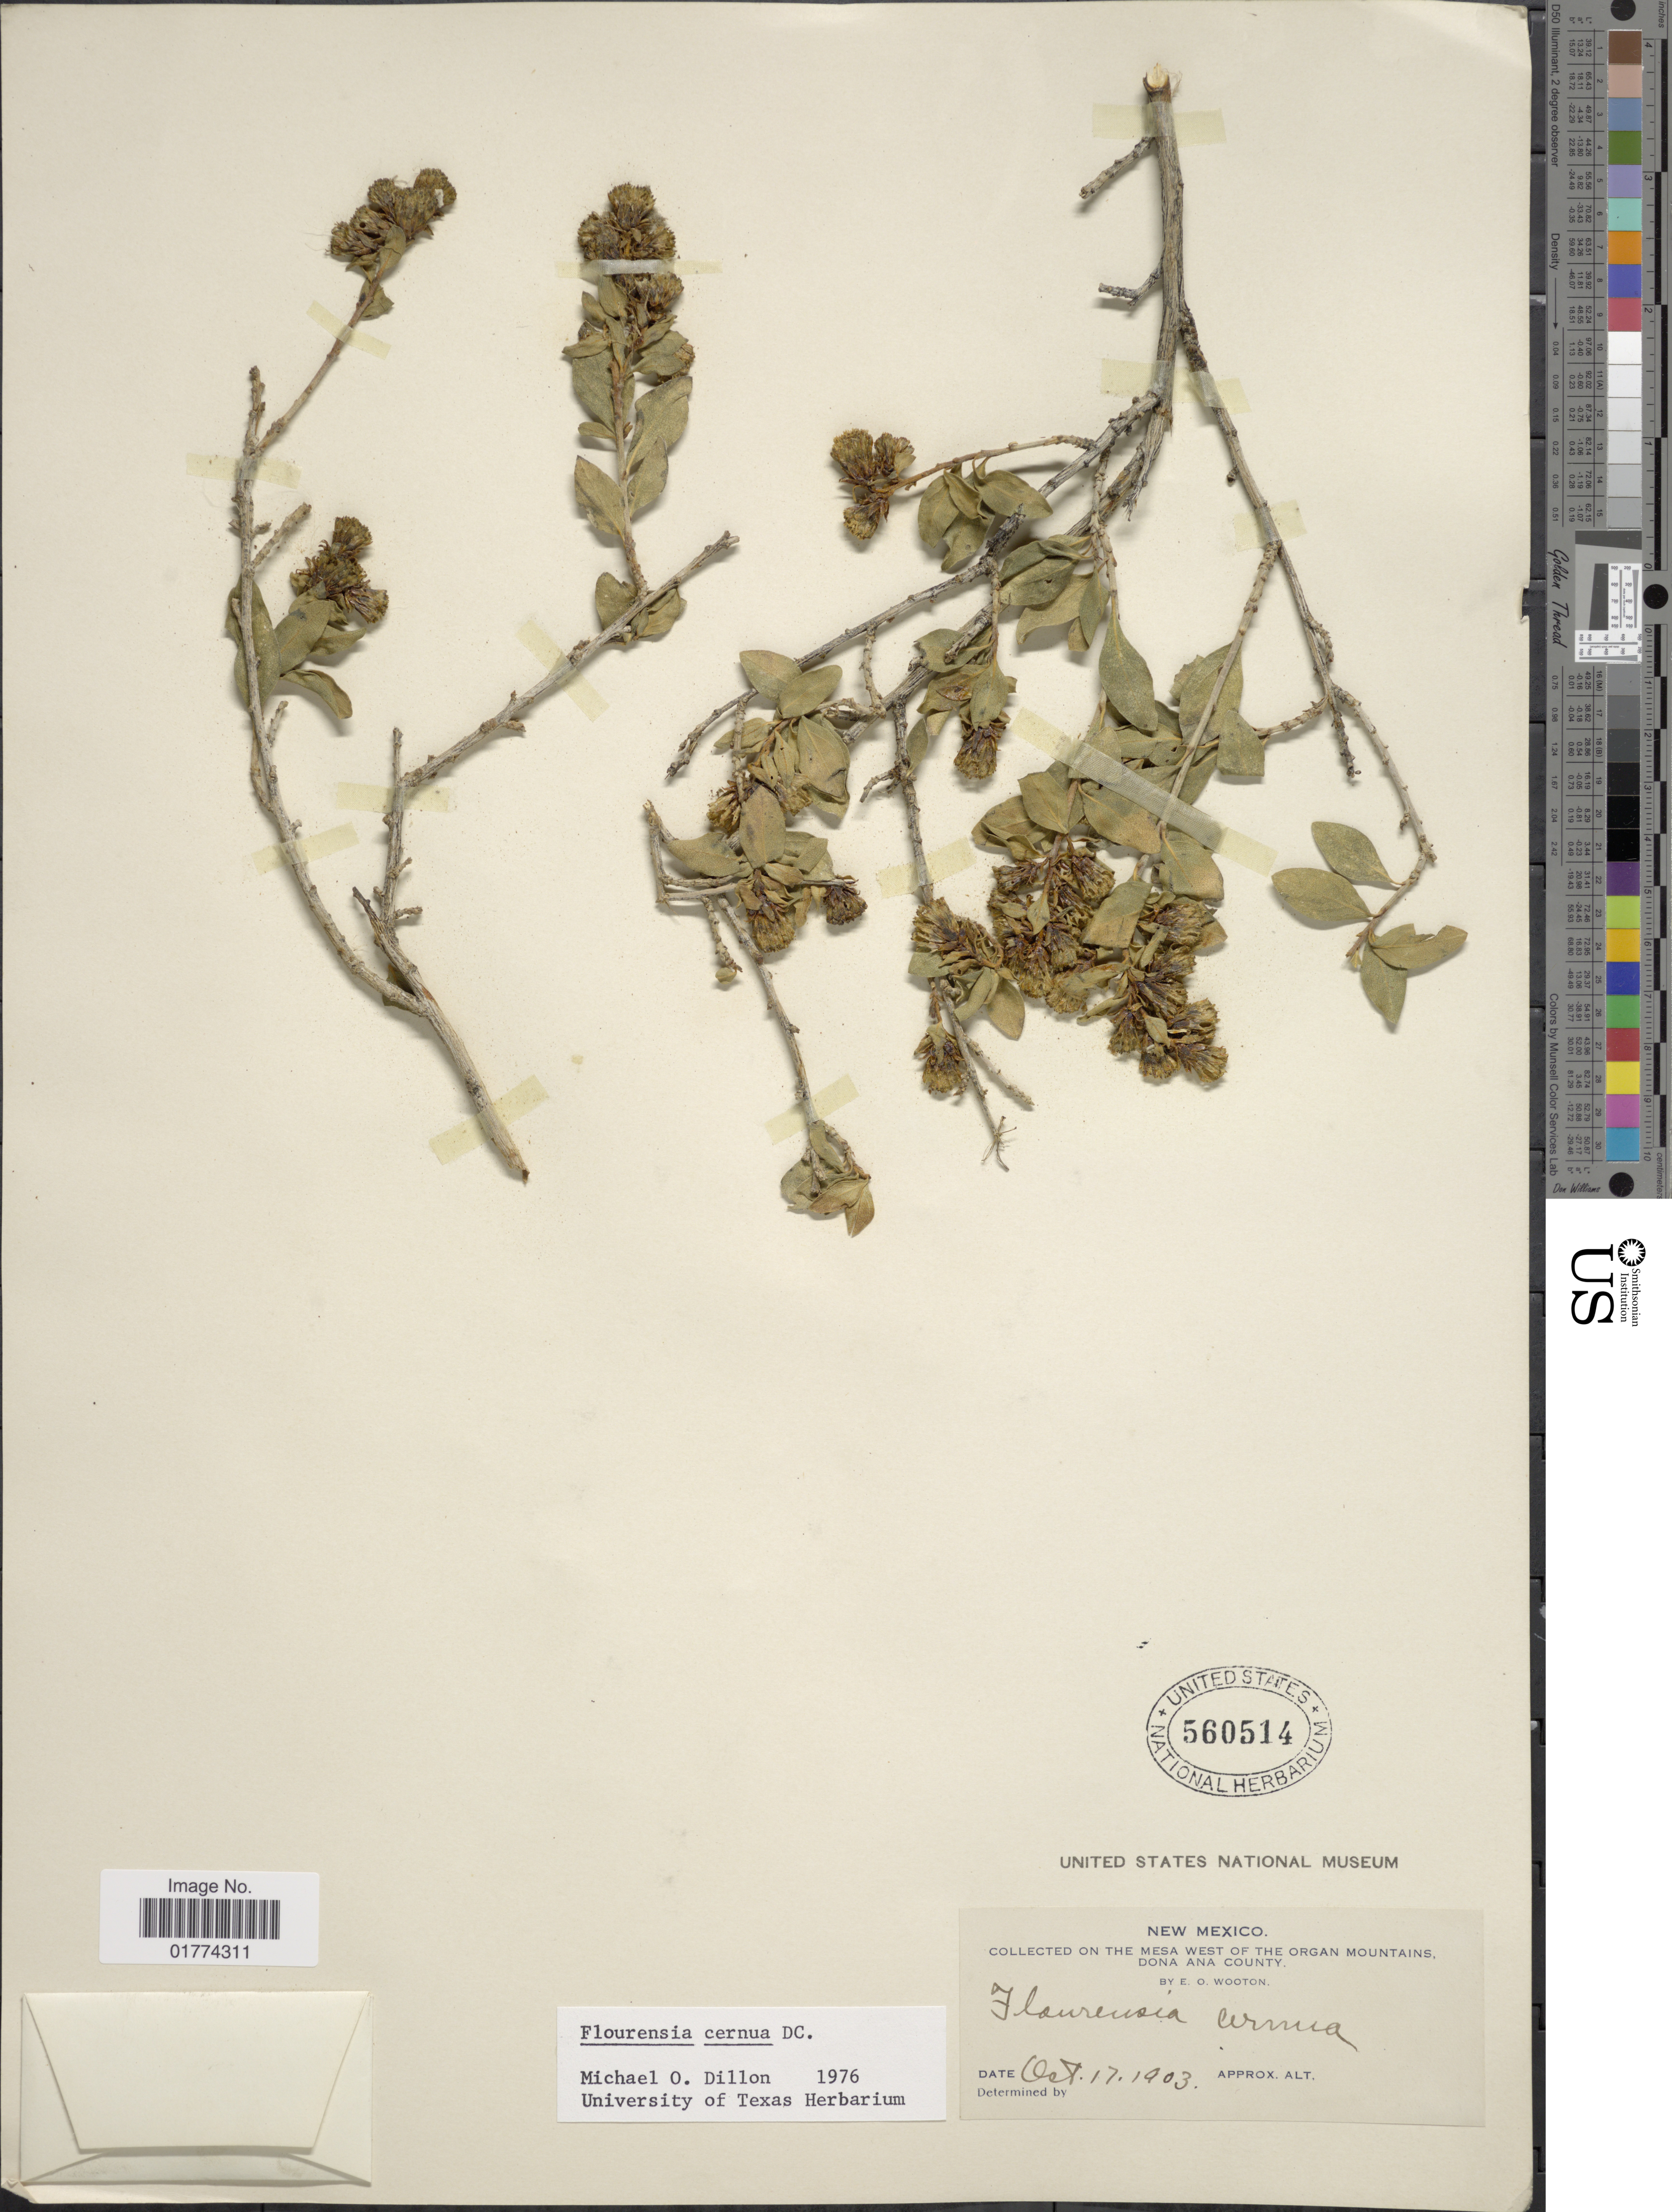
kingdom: Plantae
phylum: Tracheophyta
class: Magnoliopsida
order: Asterales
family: Asteraceae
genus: Flourensia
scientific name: Flourensia cernua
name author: DC.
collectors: E. O. Wooton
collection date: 1903-10-17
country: United States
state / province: New Mexico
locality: The Mesa West of the Organ Mountains Dona Ana County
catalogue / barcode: US 560514